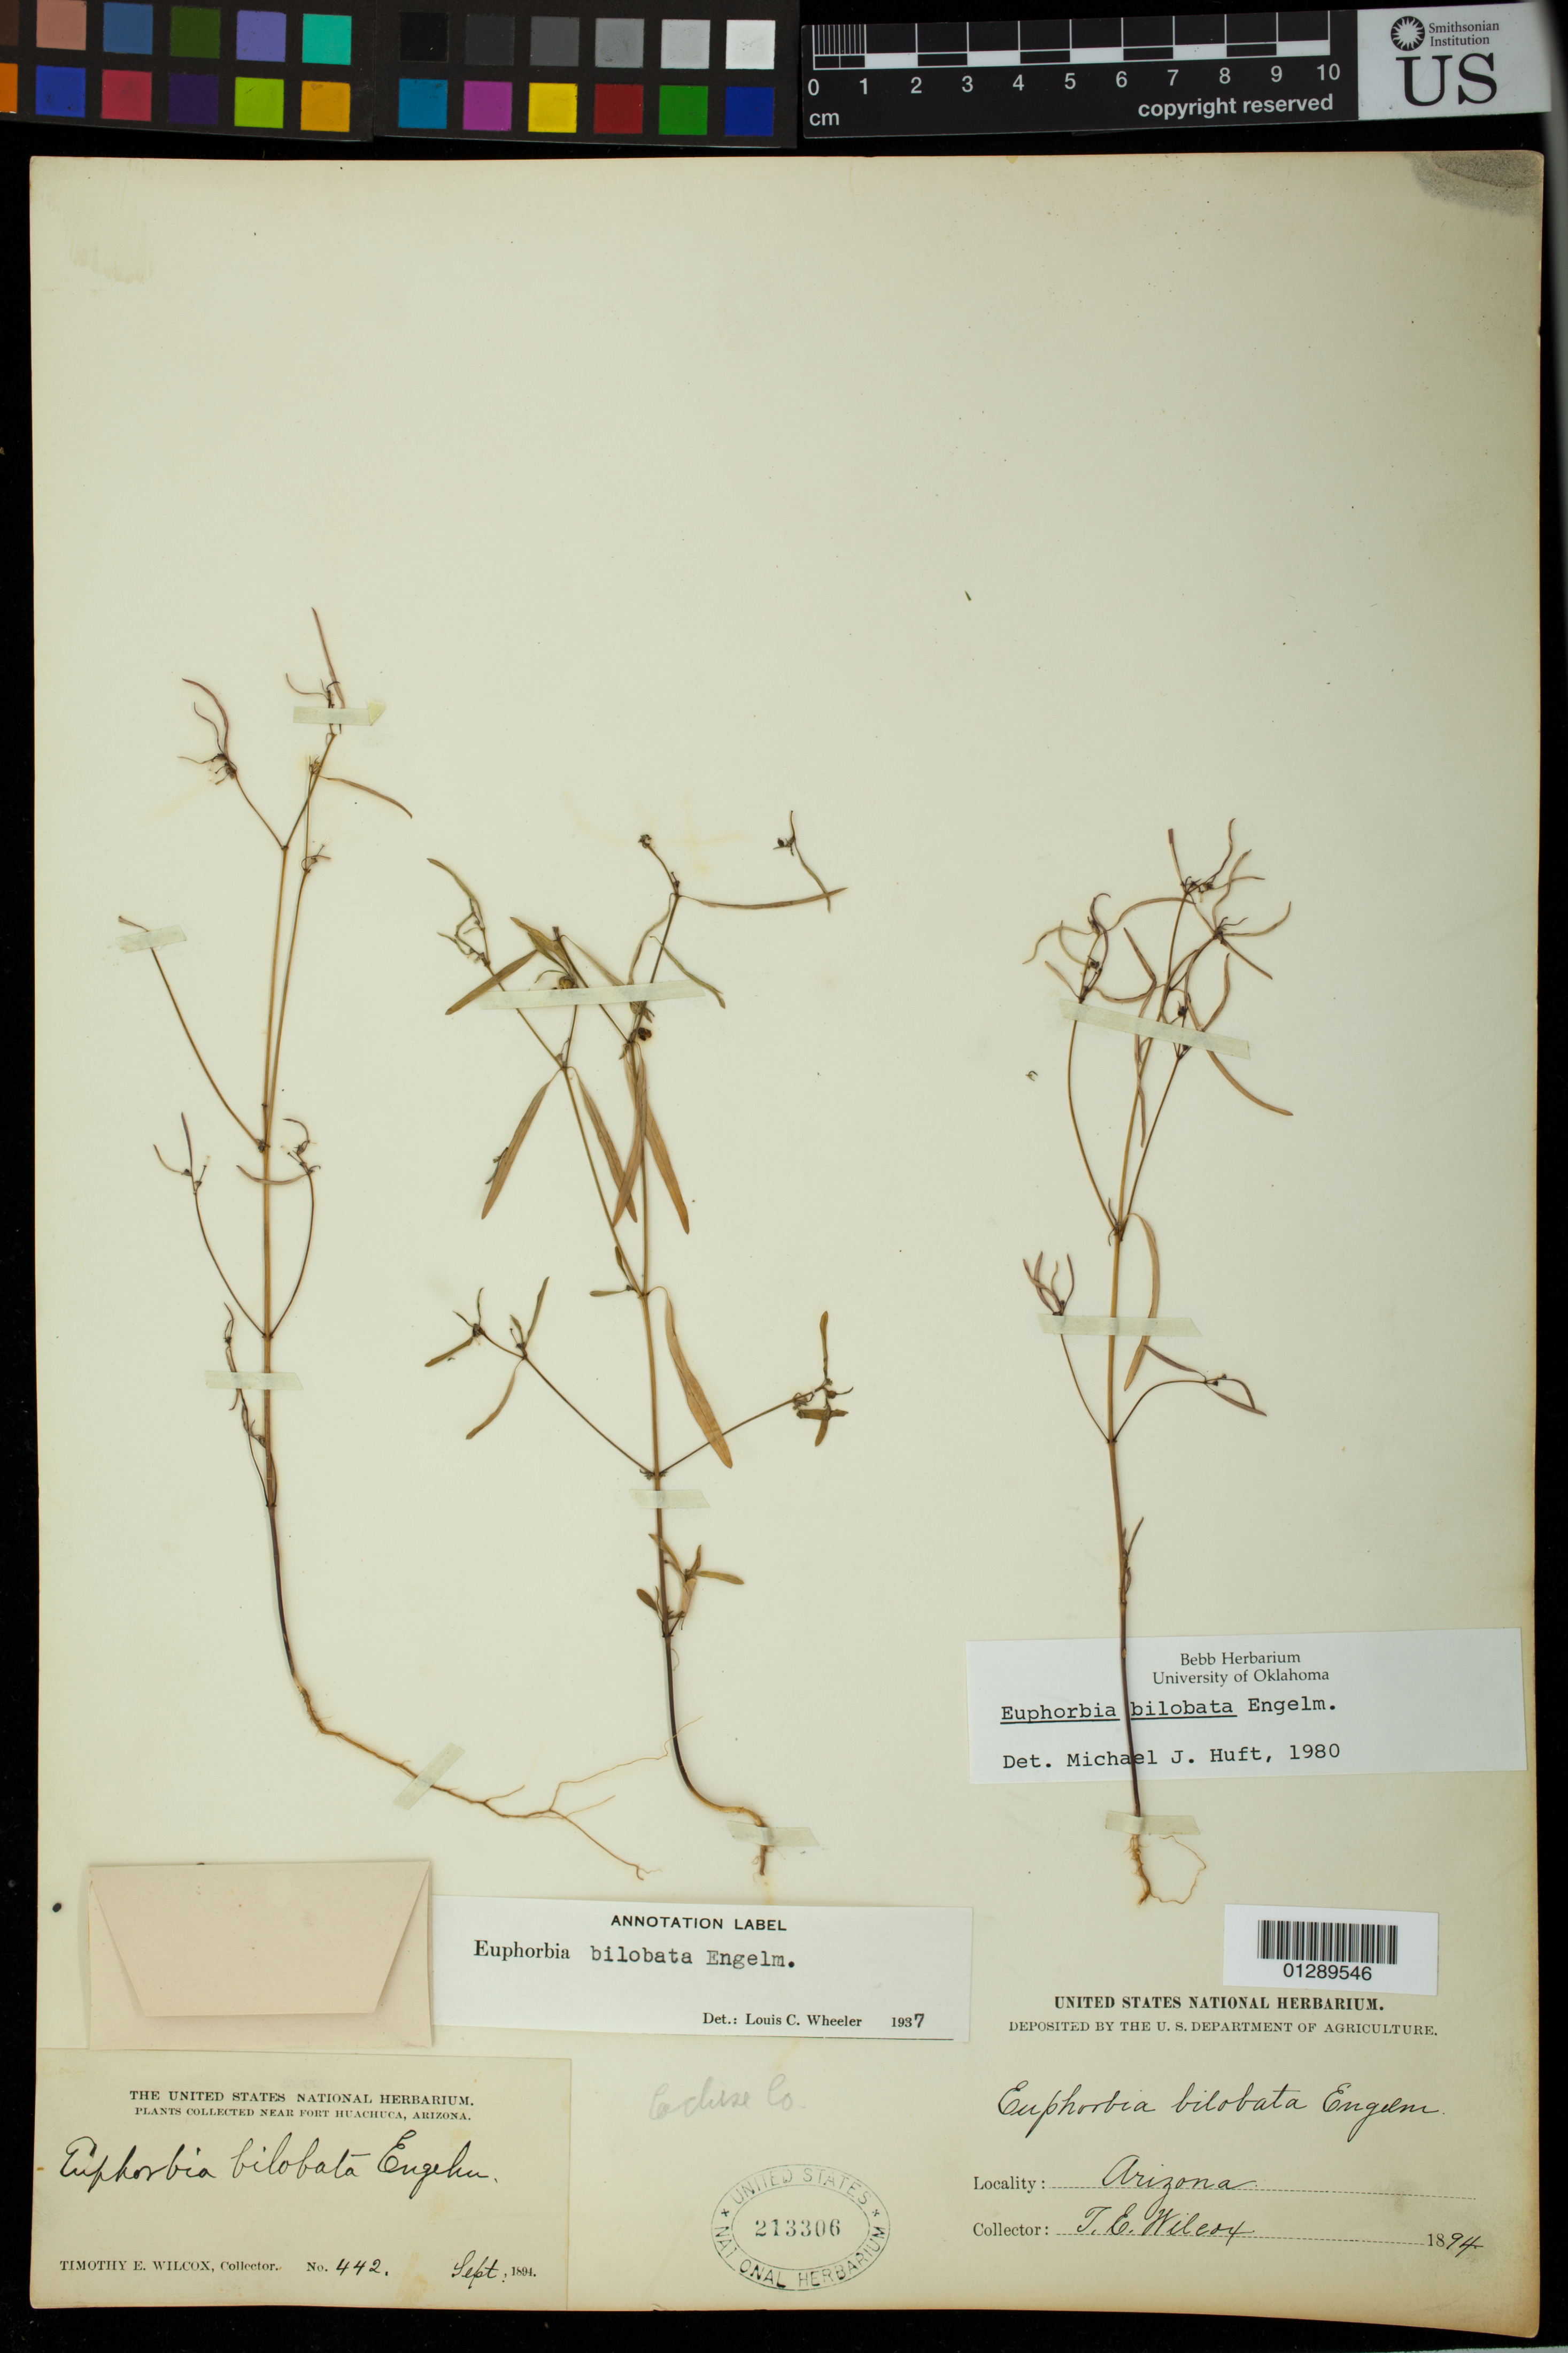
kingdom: Plantae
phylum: Tracheophyta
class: Magnoliopsida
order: Malpighiales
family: Euphorbiaceae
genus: Euphorbia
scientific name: Euphorbia bilobata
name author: Engelm. in Emory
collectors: T. E. Wilcox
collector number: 442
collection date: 1894-09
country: United States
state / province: Arizona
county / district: Cochise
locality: Collected near Fort Huachuca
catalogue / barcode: US 213306